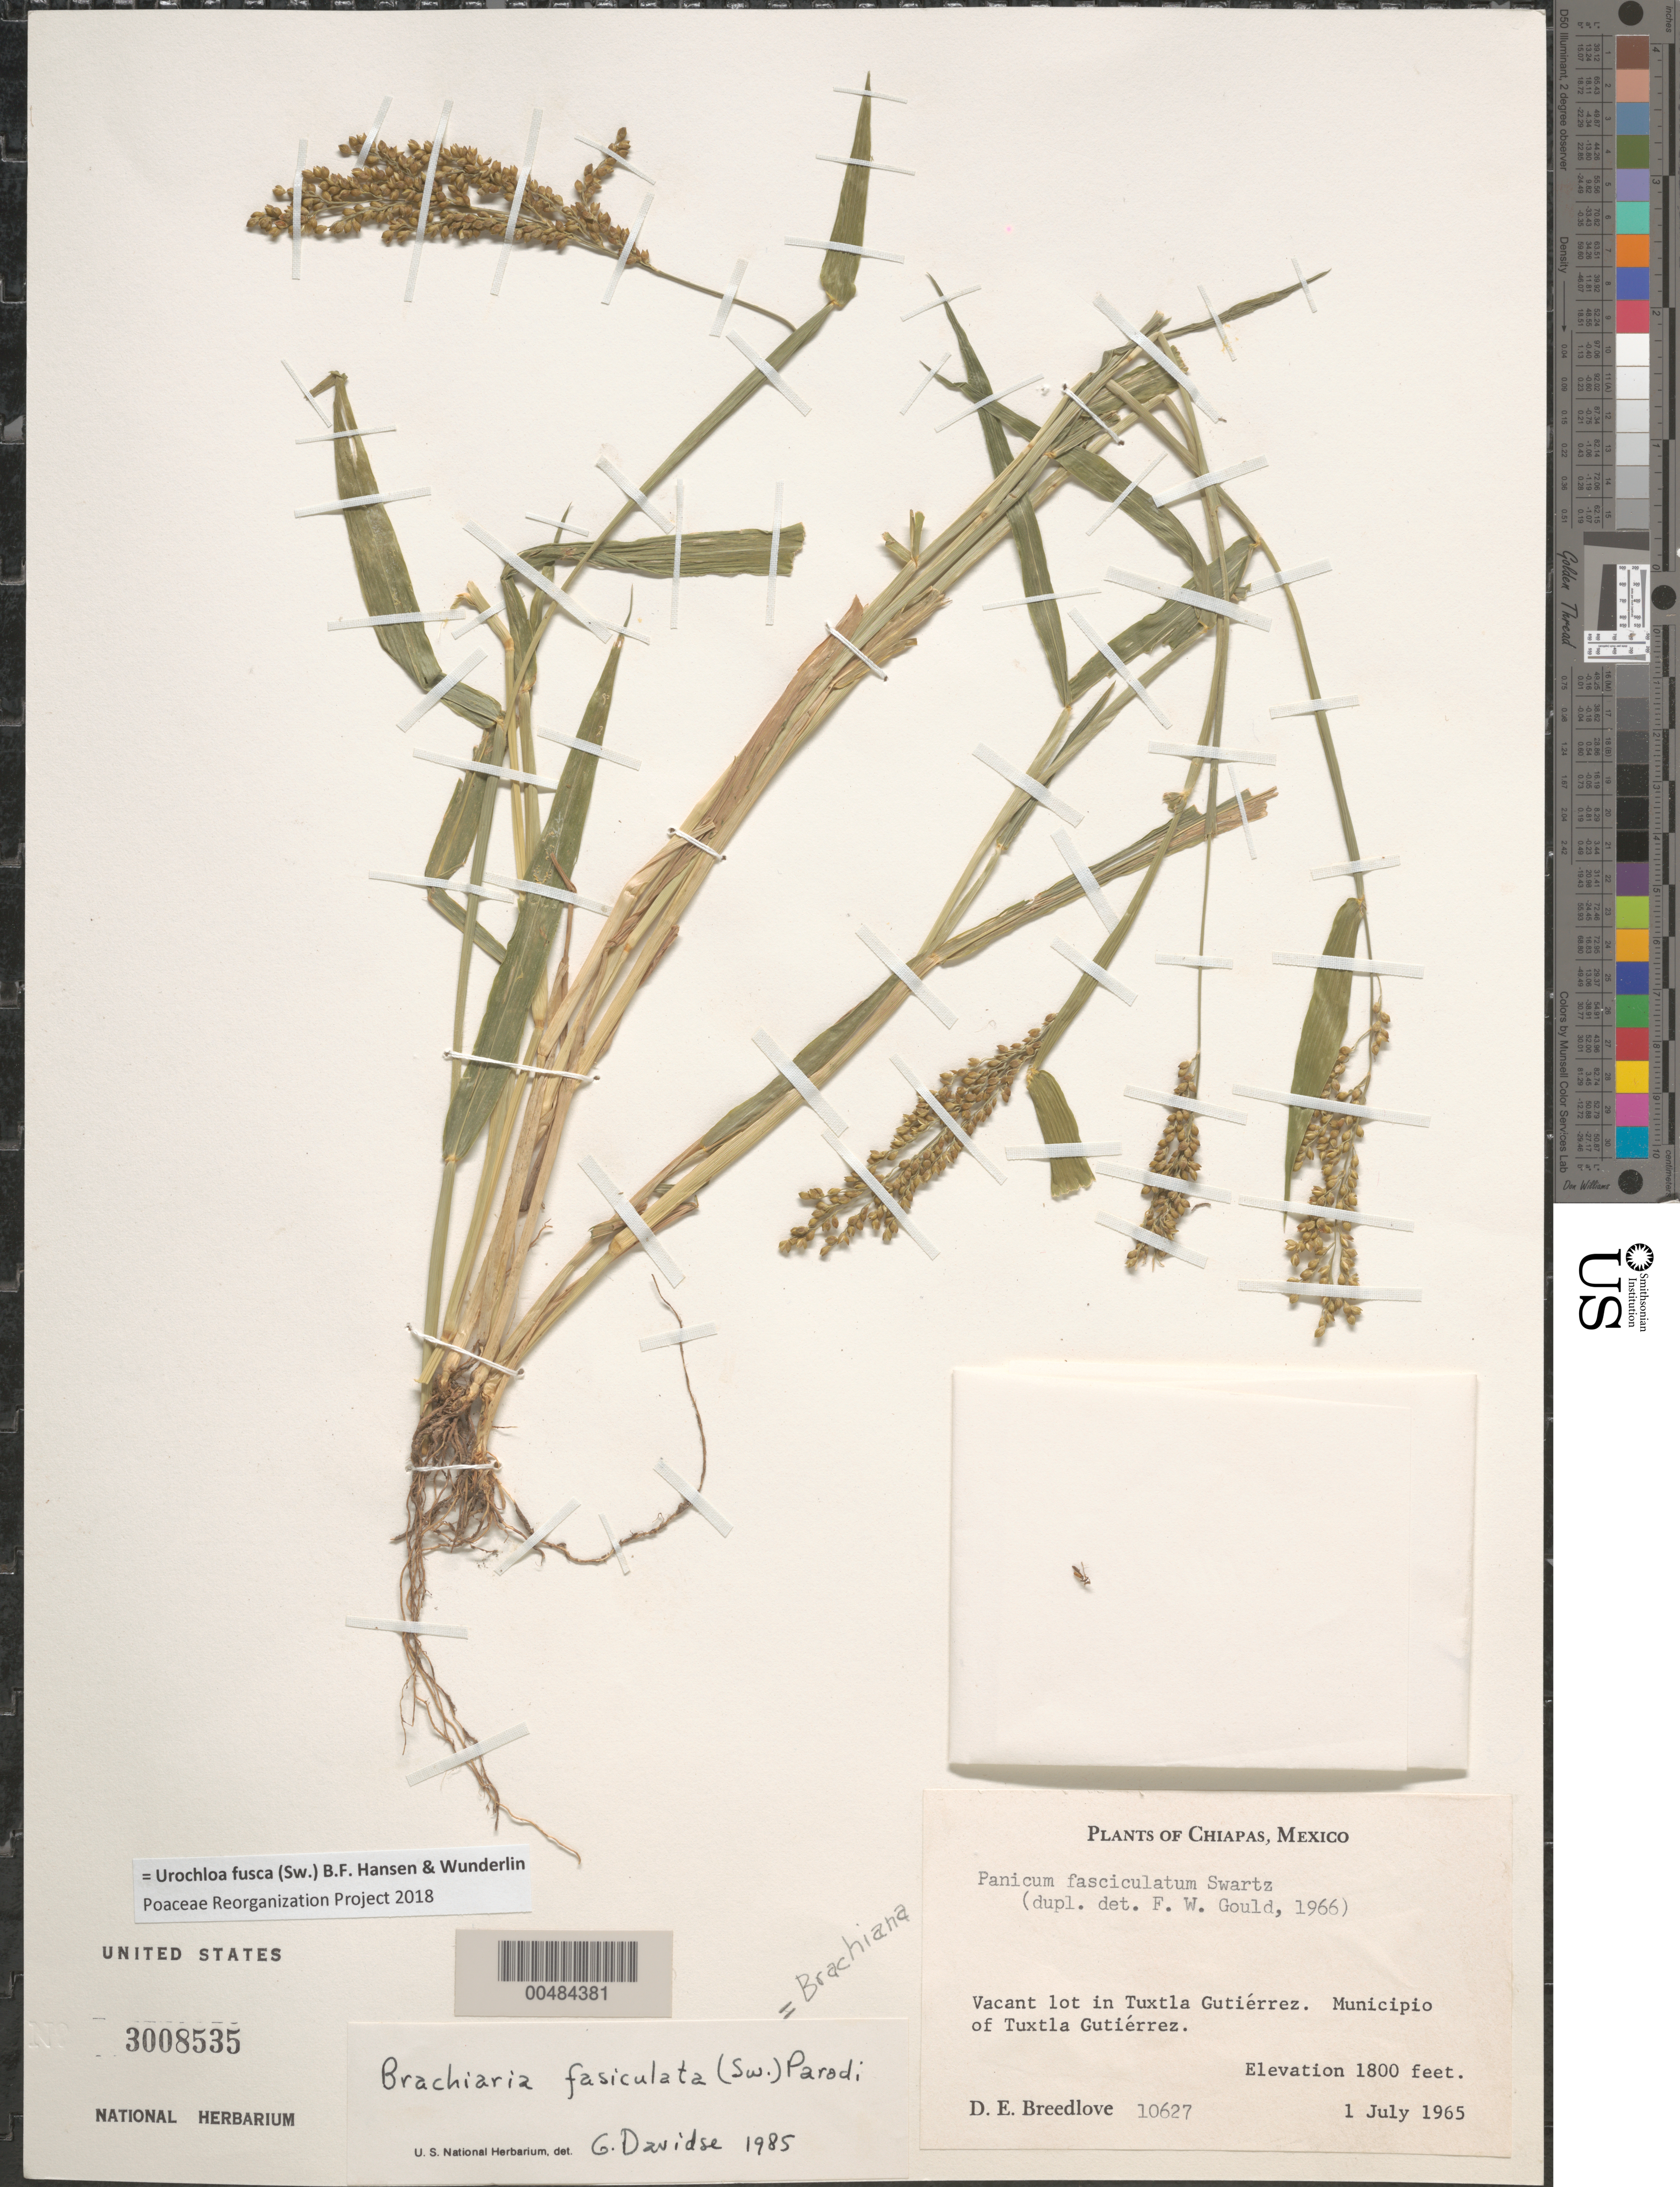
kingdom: Plantae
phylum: Tracheophyta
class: Liliopsida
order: Poales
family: Poaceae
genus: Brachiaria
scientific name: Brachiaria fasciculata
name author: (Sw.) Parodi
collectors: D. E. Breedlove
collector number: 10627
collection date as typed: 1 Jul 1965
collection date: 1965-07-01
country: Mexico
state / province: Chiapas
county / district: Tuxtla Gutiérrez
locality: Vacant lot in Tuxtla Gutiérrez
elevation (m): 1800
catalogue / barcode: US 3008535